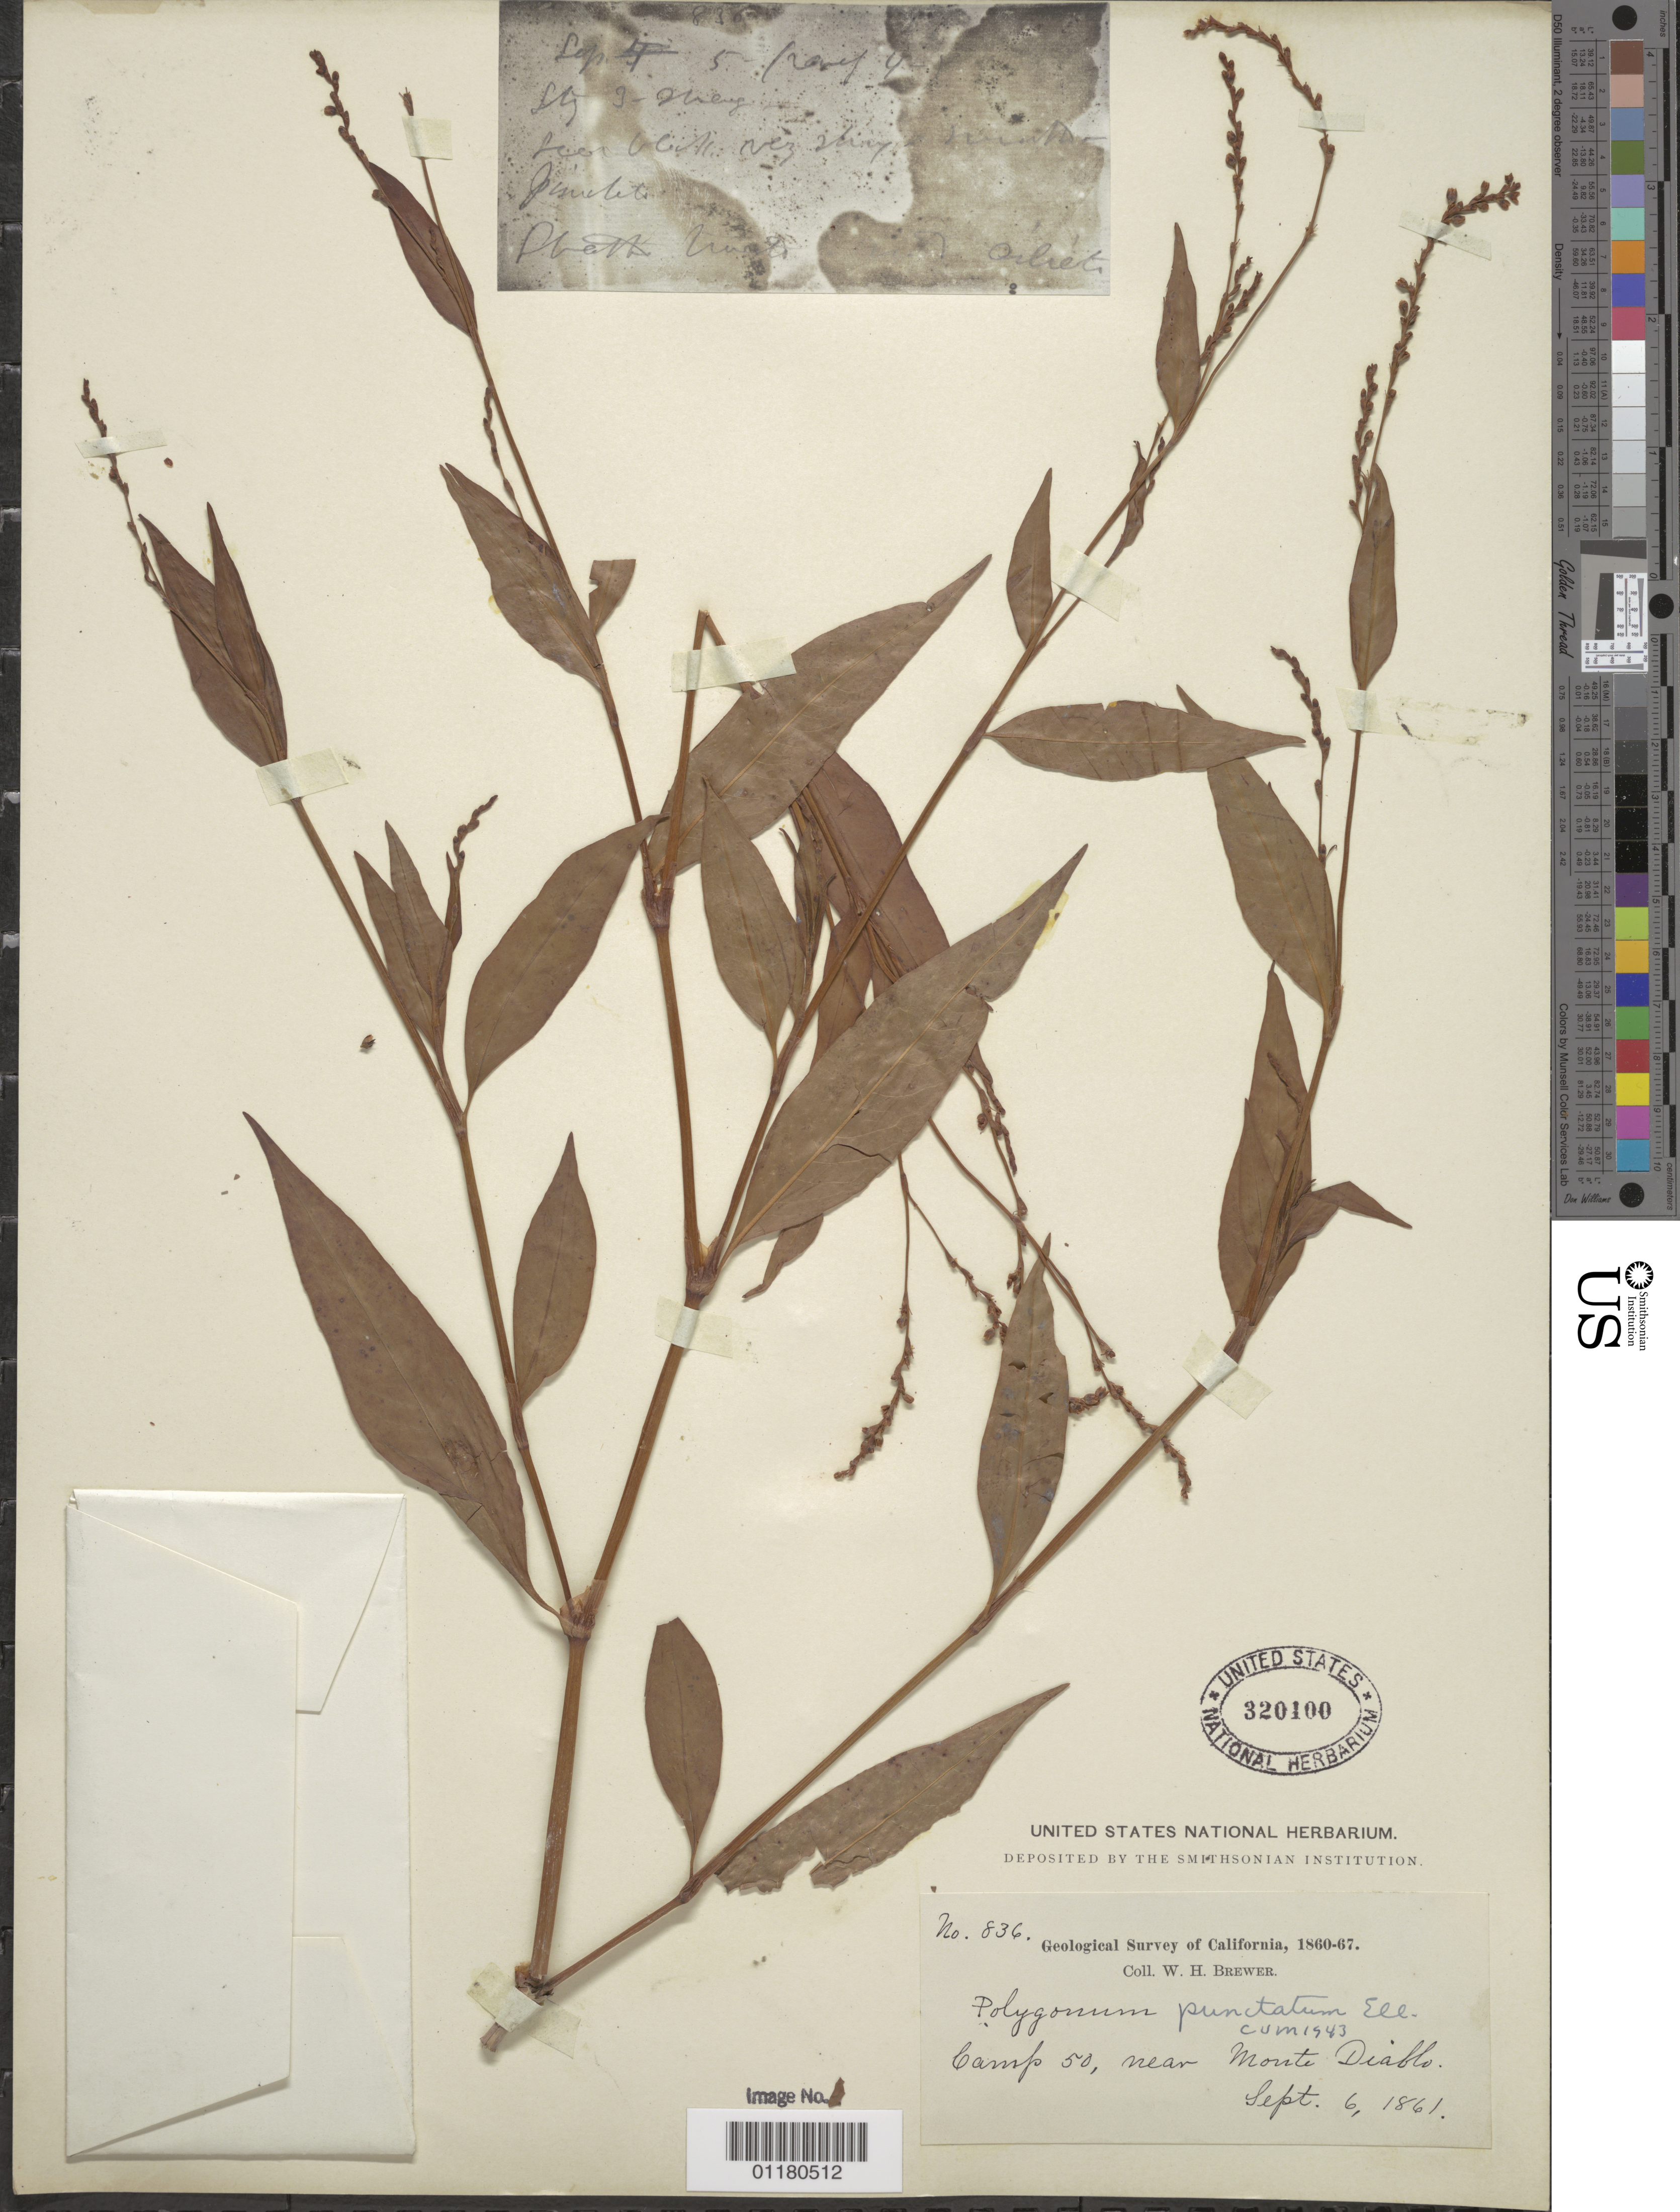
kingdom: Plantae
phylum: Tracheophyta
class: Magnoliopsida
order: Caryophyllales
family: Polygonaceae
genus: Persicaria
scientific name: Persicaria punctata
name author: (Elliott) Small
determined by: Atha, D. E.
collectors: W. H. Brewer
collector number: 836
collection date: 1861-09-06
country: United States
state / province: California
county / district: Contra Costa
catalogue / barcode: US 320100